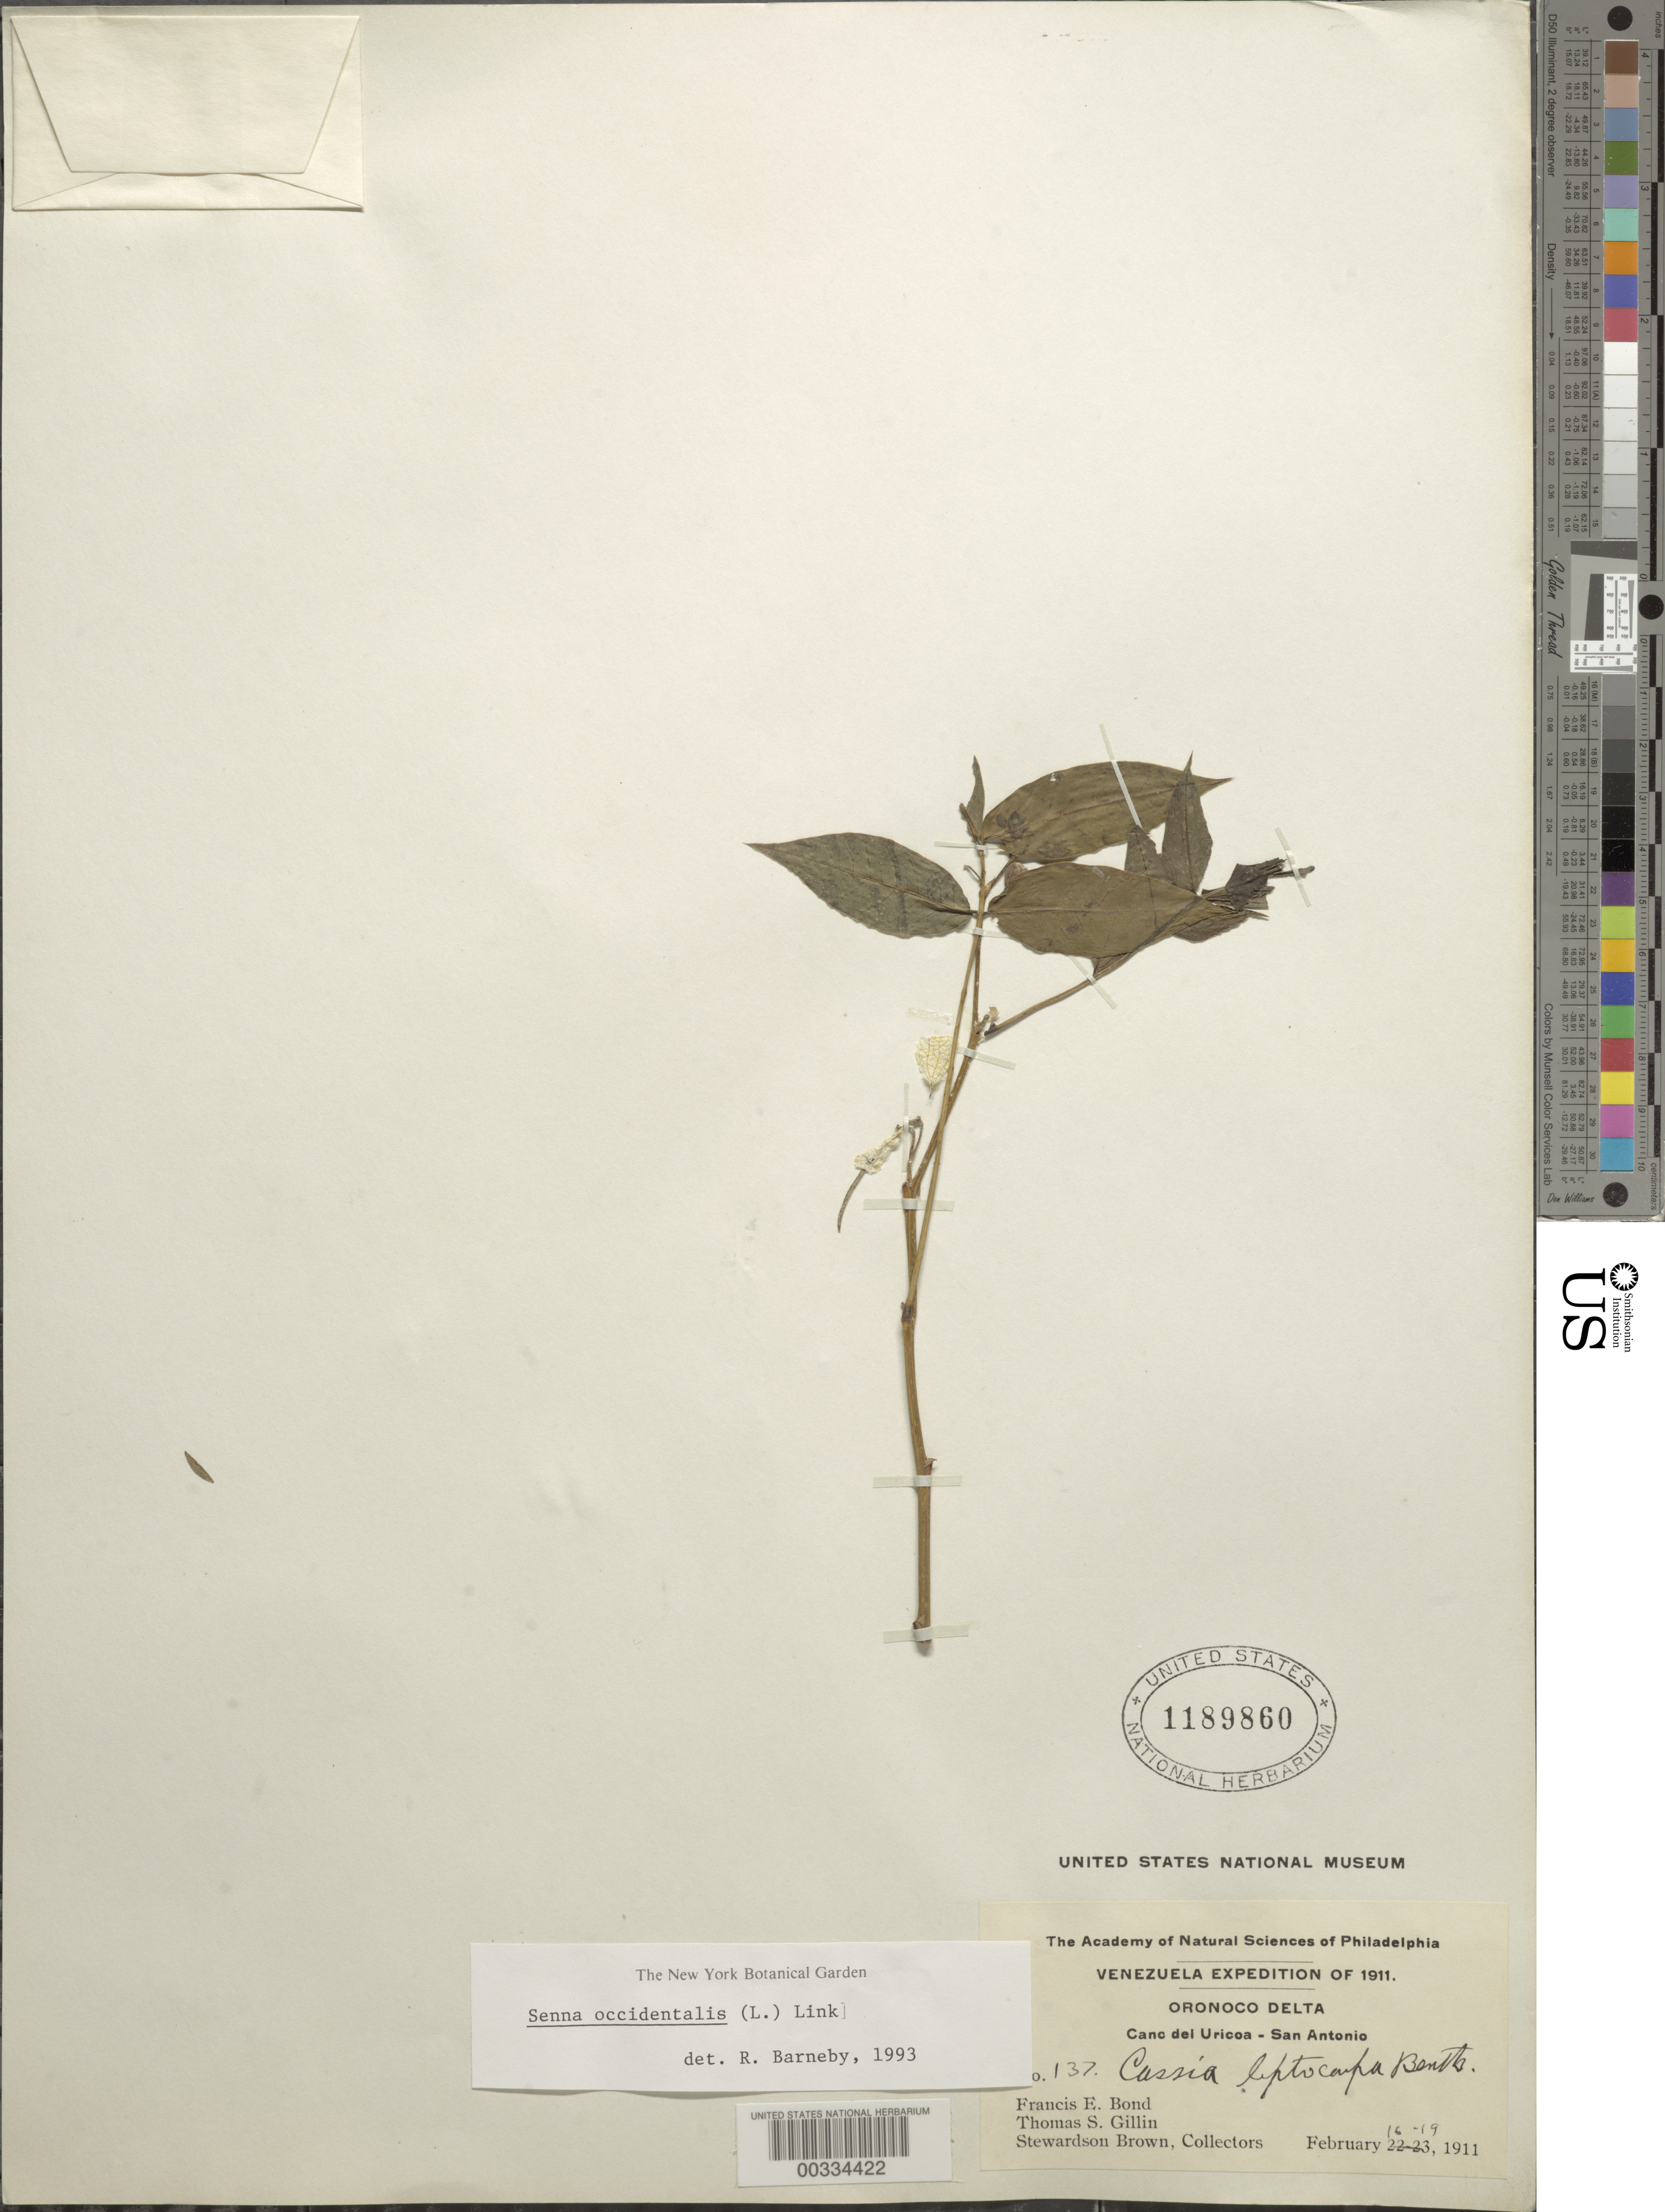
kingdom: Plantae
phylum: Tracheophyta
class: Magnoliopsida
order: Fabales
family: Fabaceae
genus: Senna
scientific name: Senna occidentalis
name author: (L.) Link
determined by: Barneby, Rupert C., (NY)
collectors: F. Bond, T. Gillin & S. Brown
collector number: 137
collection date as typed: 16-19 February 1911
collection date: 1911-02-16/1911-02-19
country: Venezuela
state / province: Monagas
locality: Las Piedritas and savannah between Boca de Uracoa and San Antonio de Tabasca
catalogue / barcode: US 1189860